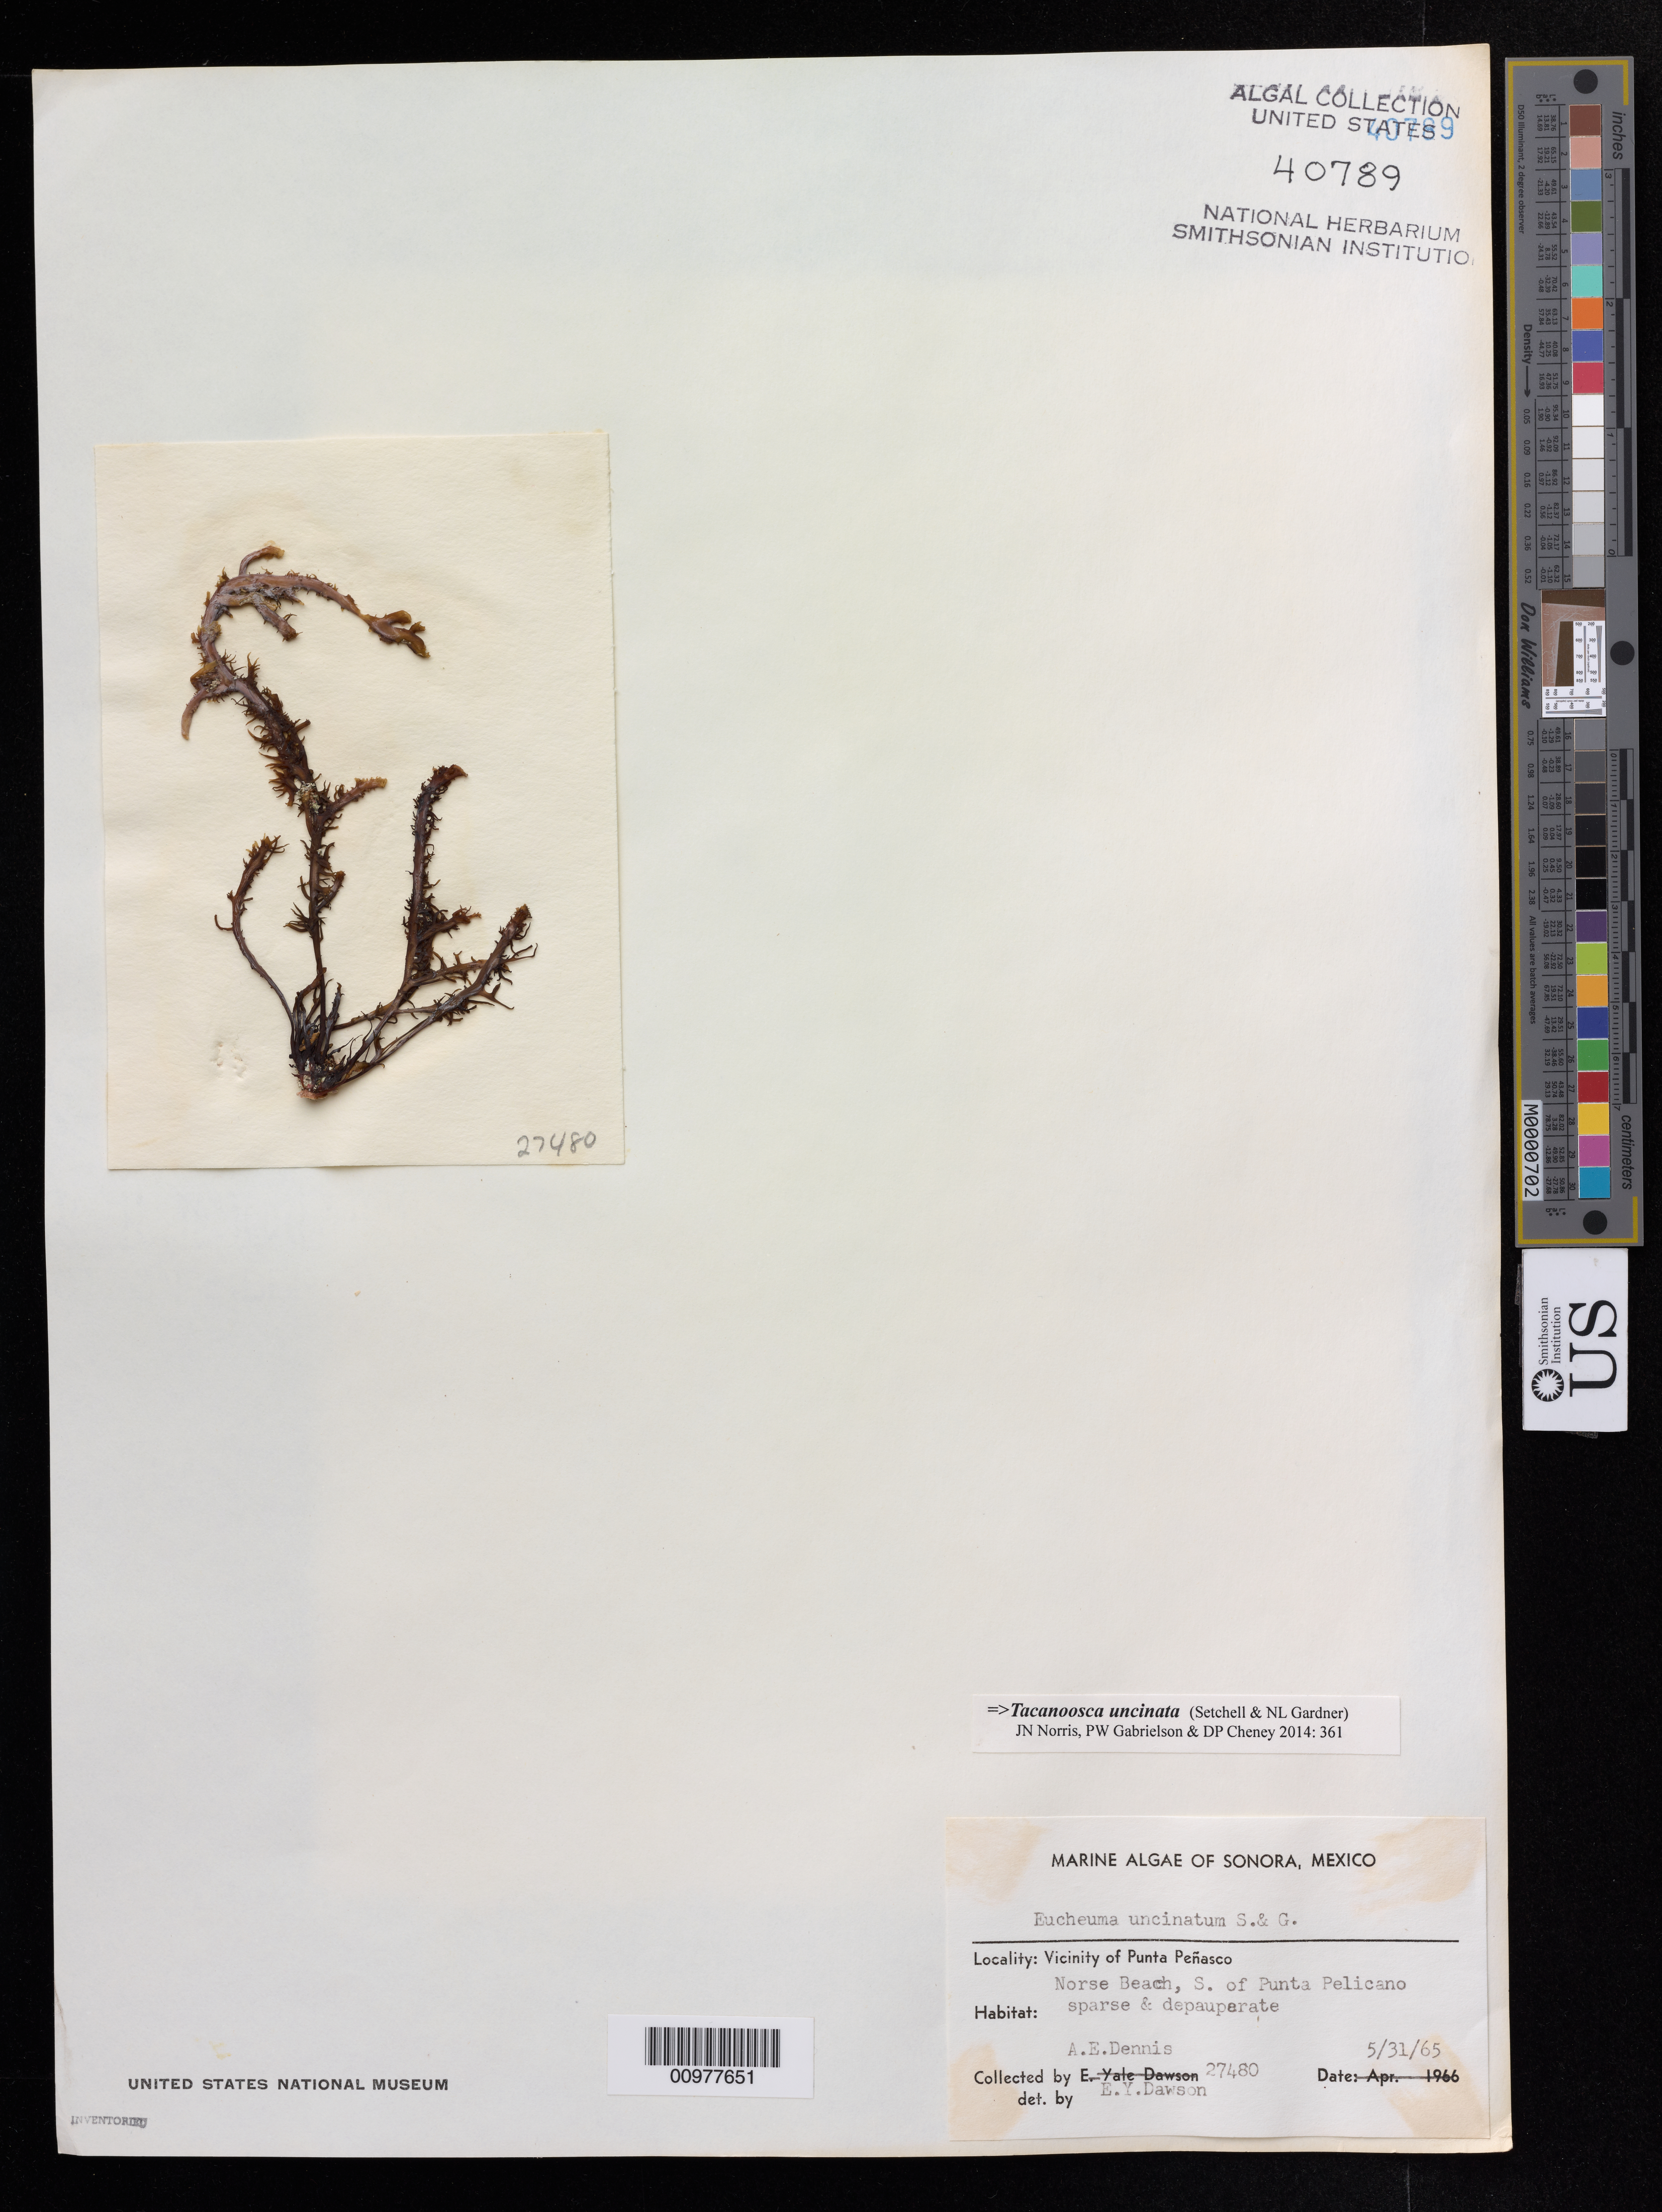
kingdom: Plantae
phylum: Rhodophyta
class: Florideophyceae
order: Gigartinales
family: Solieriaceae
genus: Tacanoosca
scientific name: Tacanoosca uncinata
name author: (Setchell & N.L. Gardner) J.N. Norris et al.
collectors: A. Dennis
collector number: EYD 27480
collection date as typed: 31 May 1965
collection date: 1965-05-31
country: Mexico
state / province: Sonora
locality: Norse Beach, south of Punta Pelicano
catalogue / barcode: US 40789